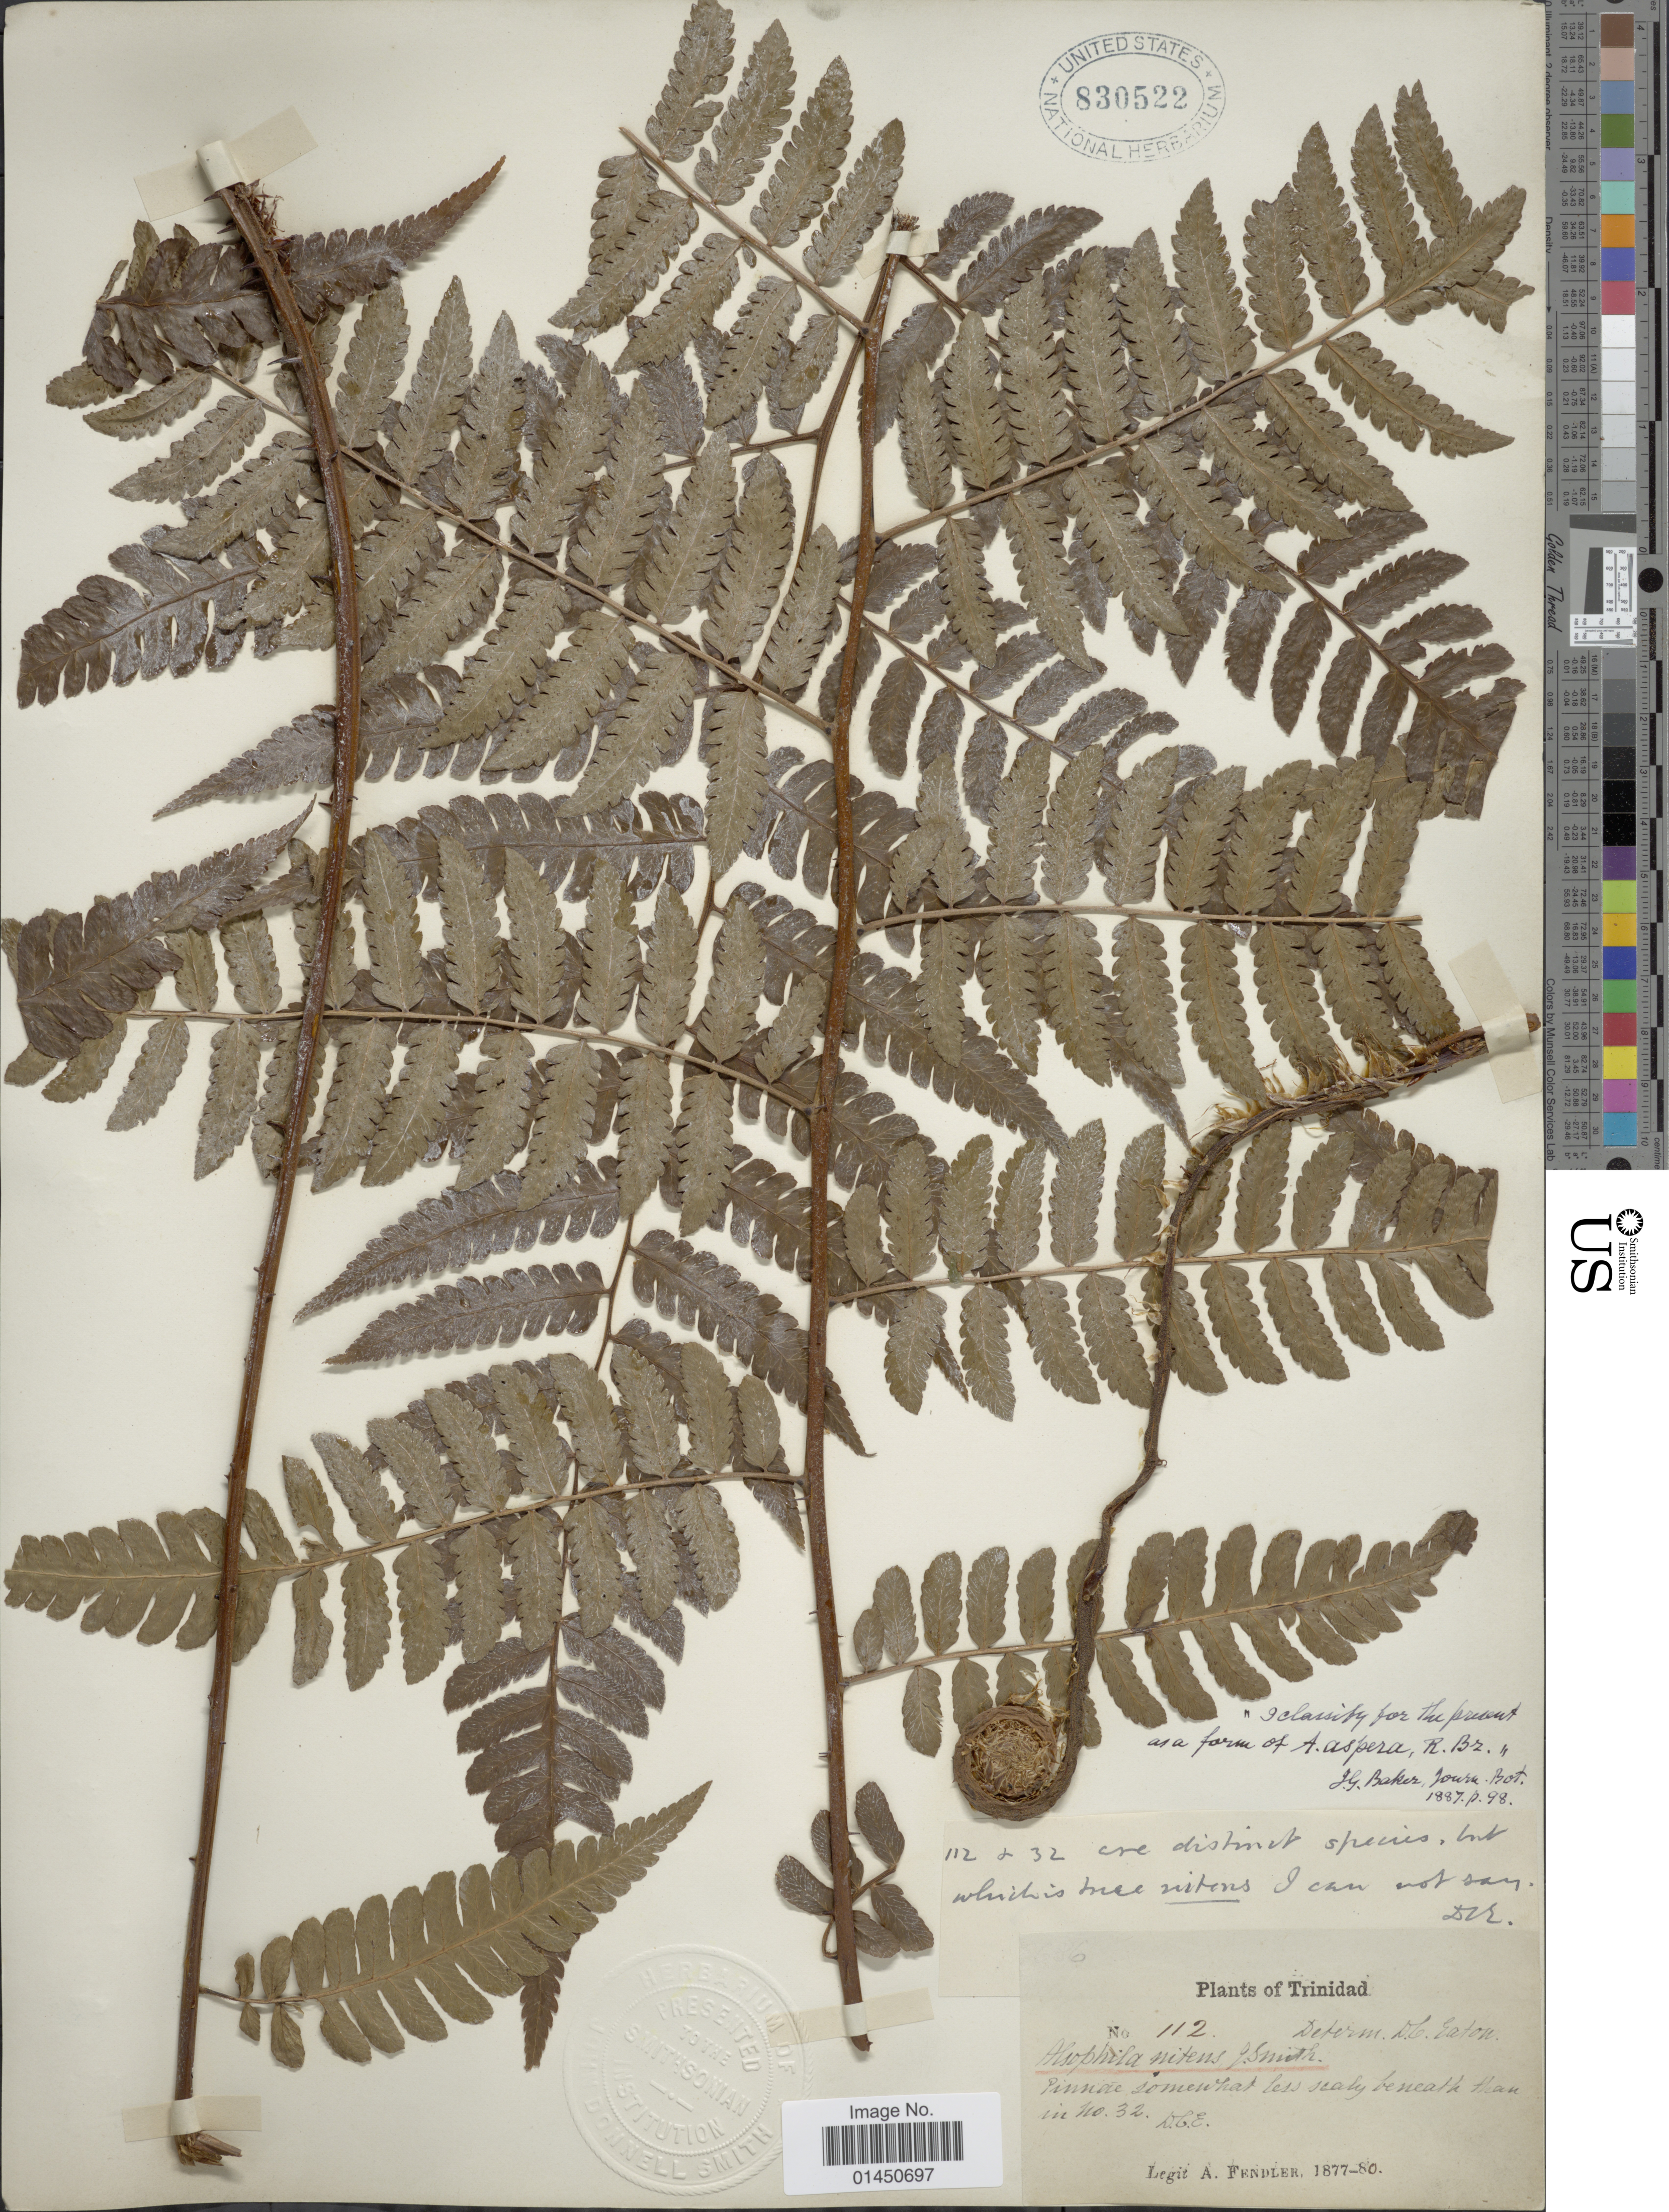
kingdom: Plantae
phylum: Tracheophyta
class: Polypodiopsida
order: Cyatheales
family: Cyatheaceae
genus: Cyathea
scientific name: Cyathea pungens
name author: (Willd.) Domin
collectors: A. Fendler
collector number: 112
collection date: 1877/1880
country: Trinidad and Tobago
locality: Trinidad.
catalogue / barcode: US 830522